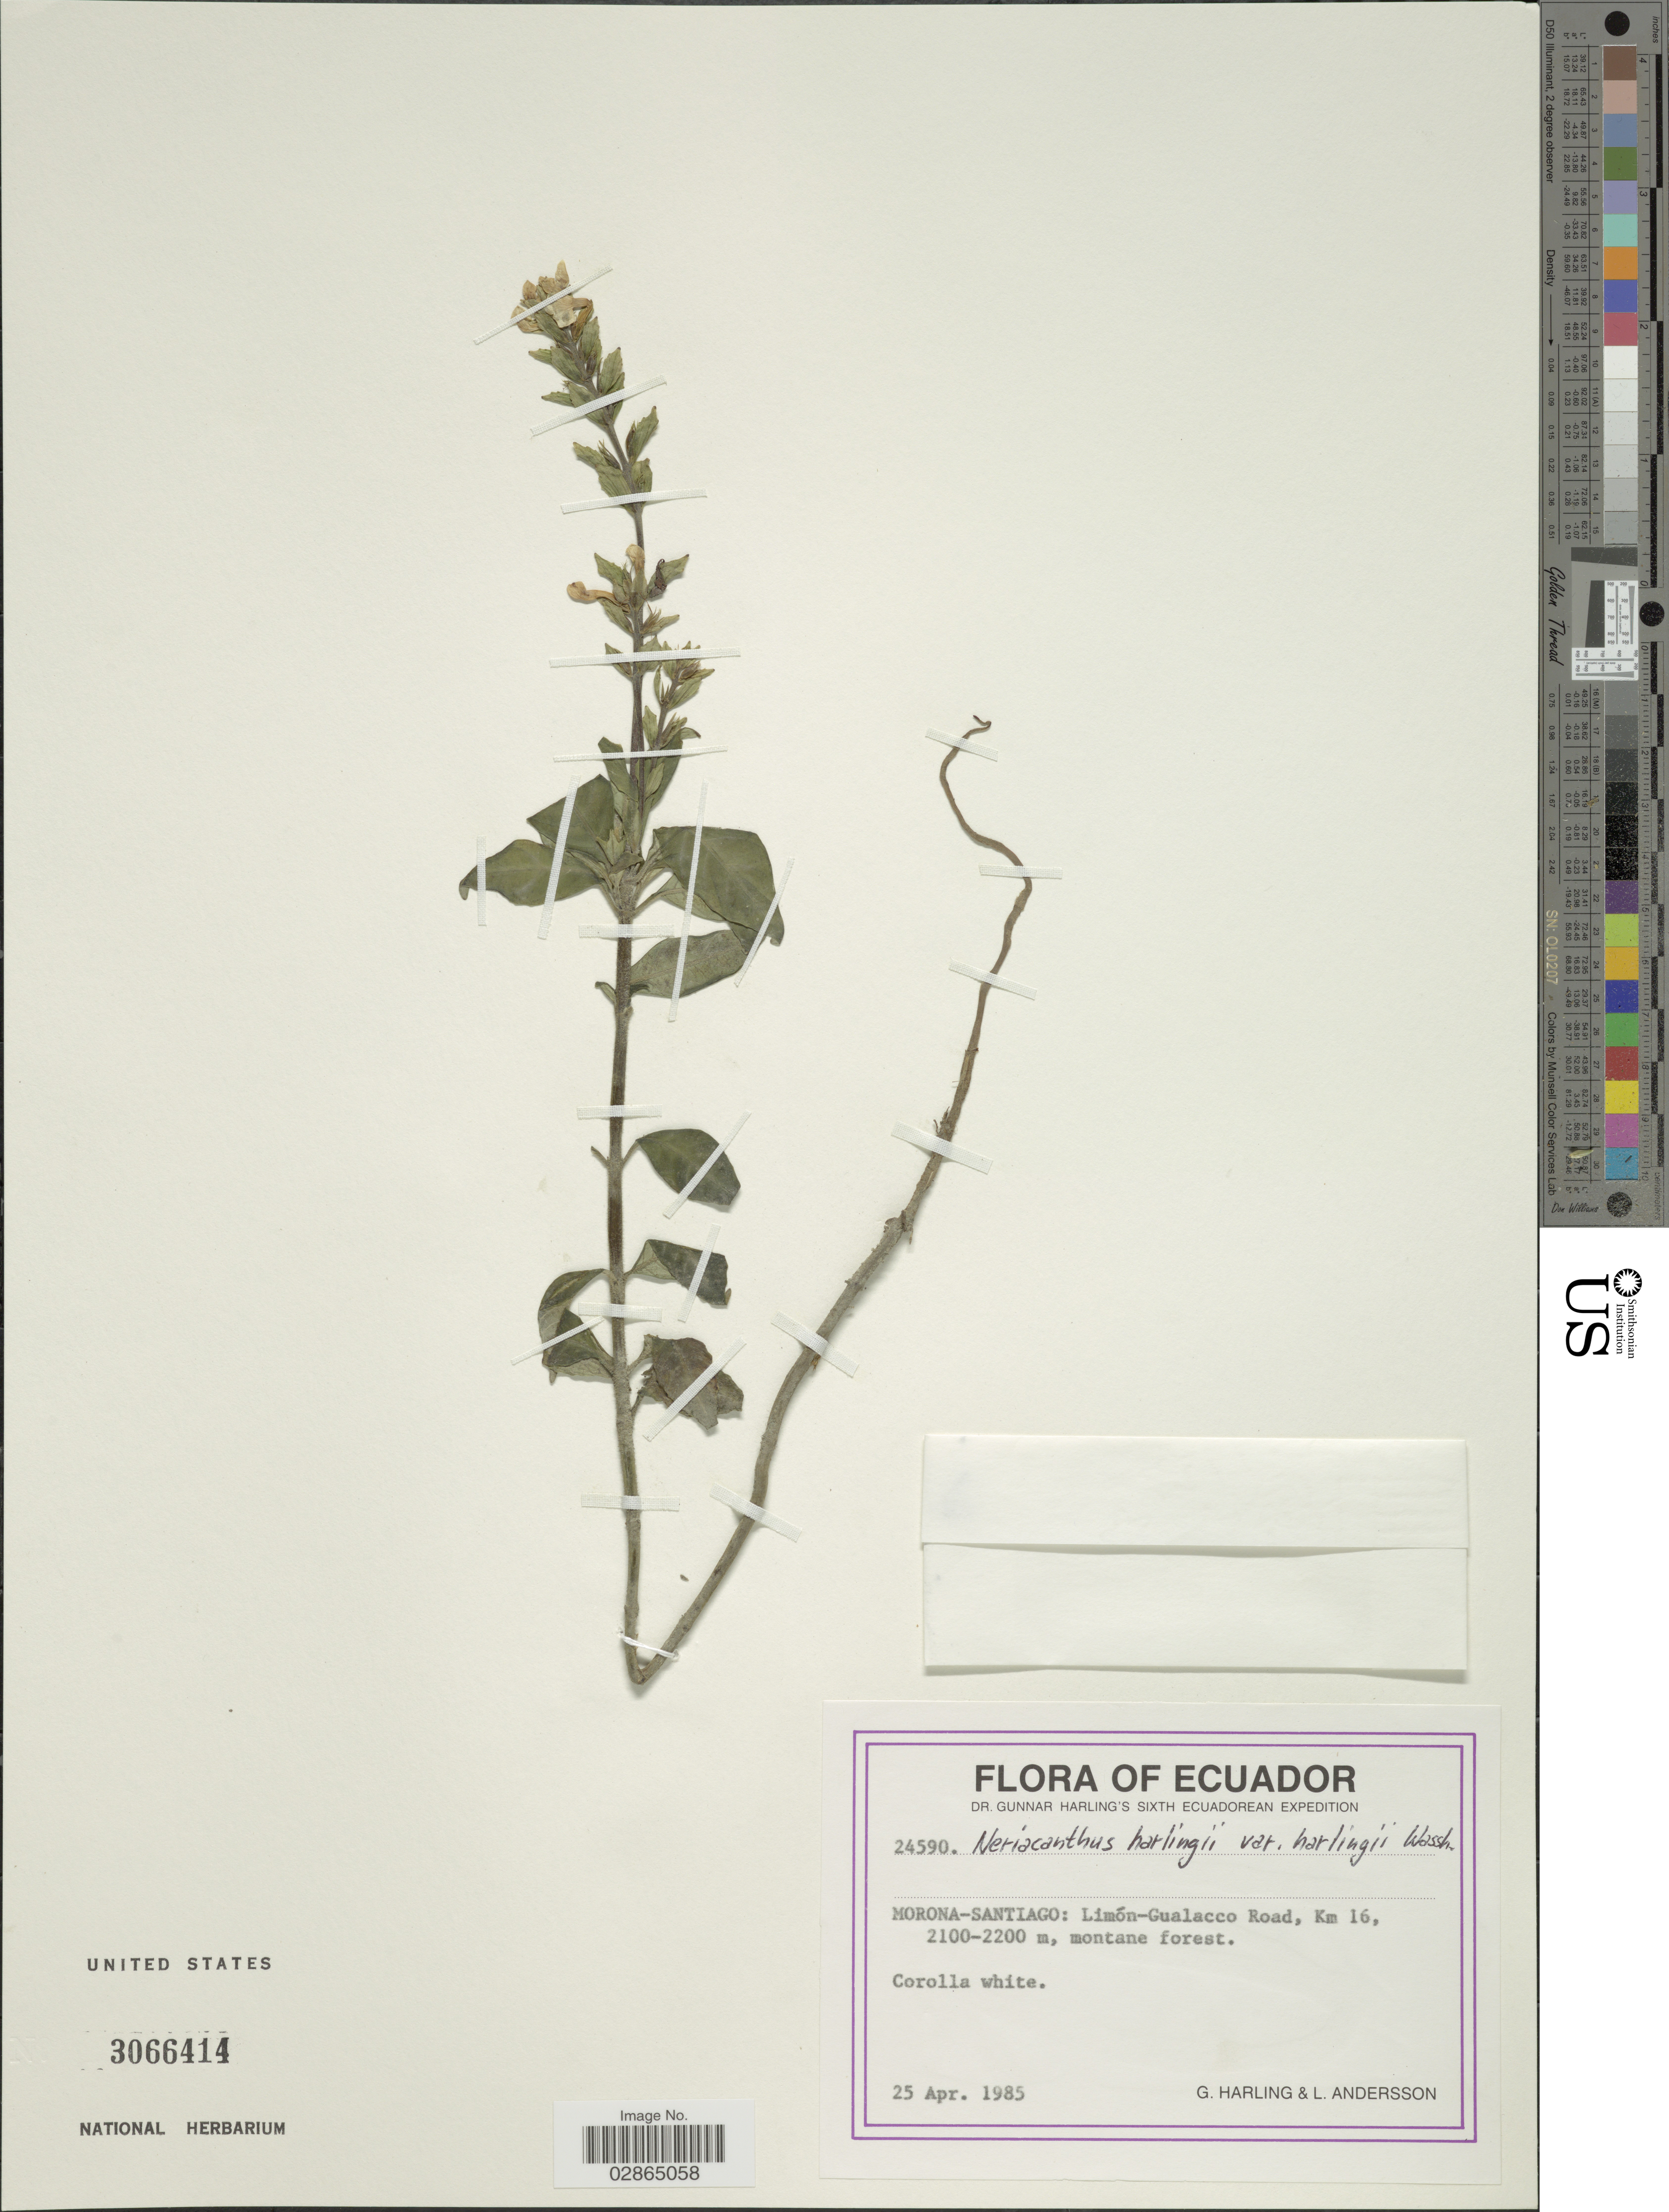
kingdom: Plantae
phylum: Tracheophyta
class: Magnoliopsida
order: Lamiales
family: Acanthaceae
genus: Neriacanthus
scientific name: Neriacanthus harlingii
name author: Wassh.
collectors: G. Harling & L. Andersson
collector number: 24590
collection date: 1985-04-25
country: Ecuador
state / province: Morona-Santiago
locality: Limón-Gualacco Road, Km 16.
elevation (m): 2100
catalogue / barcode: US 3066414